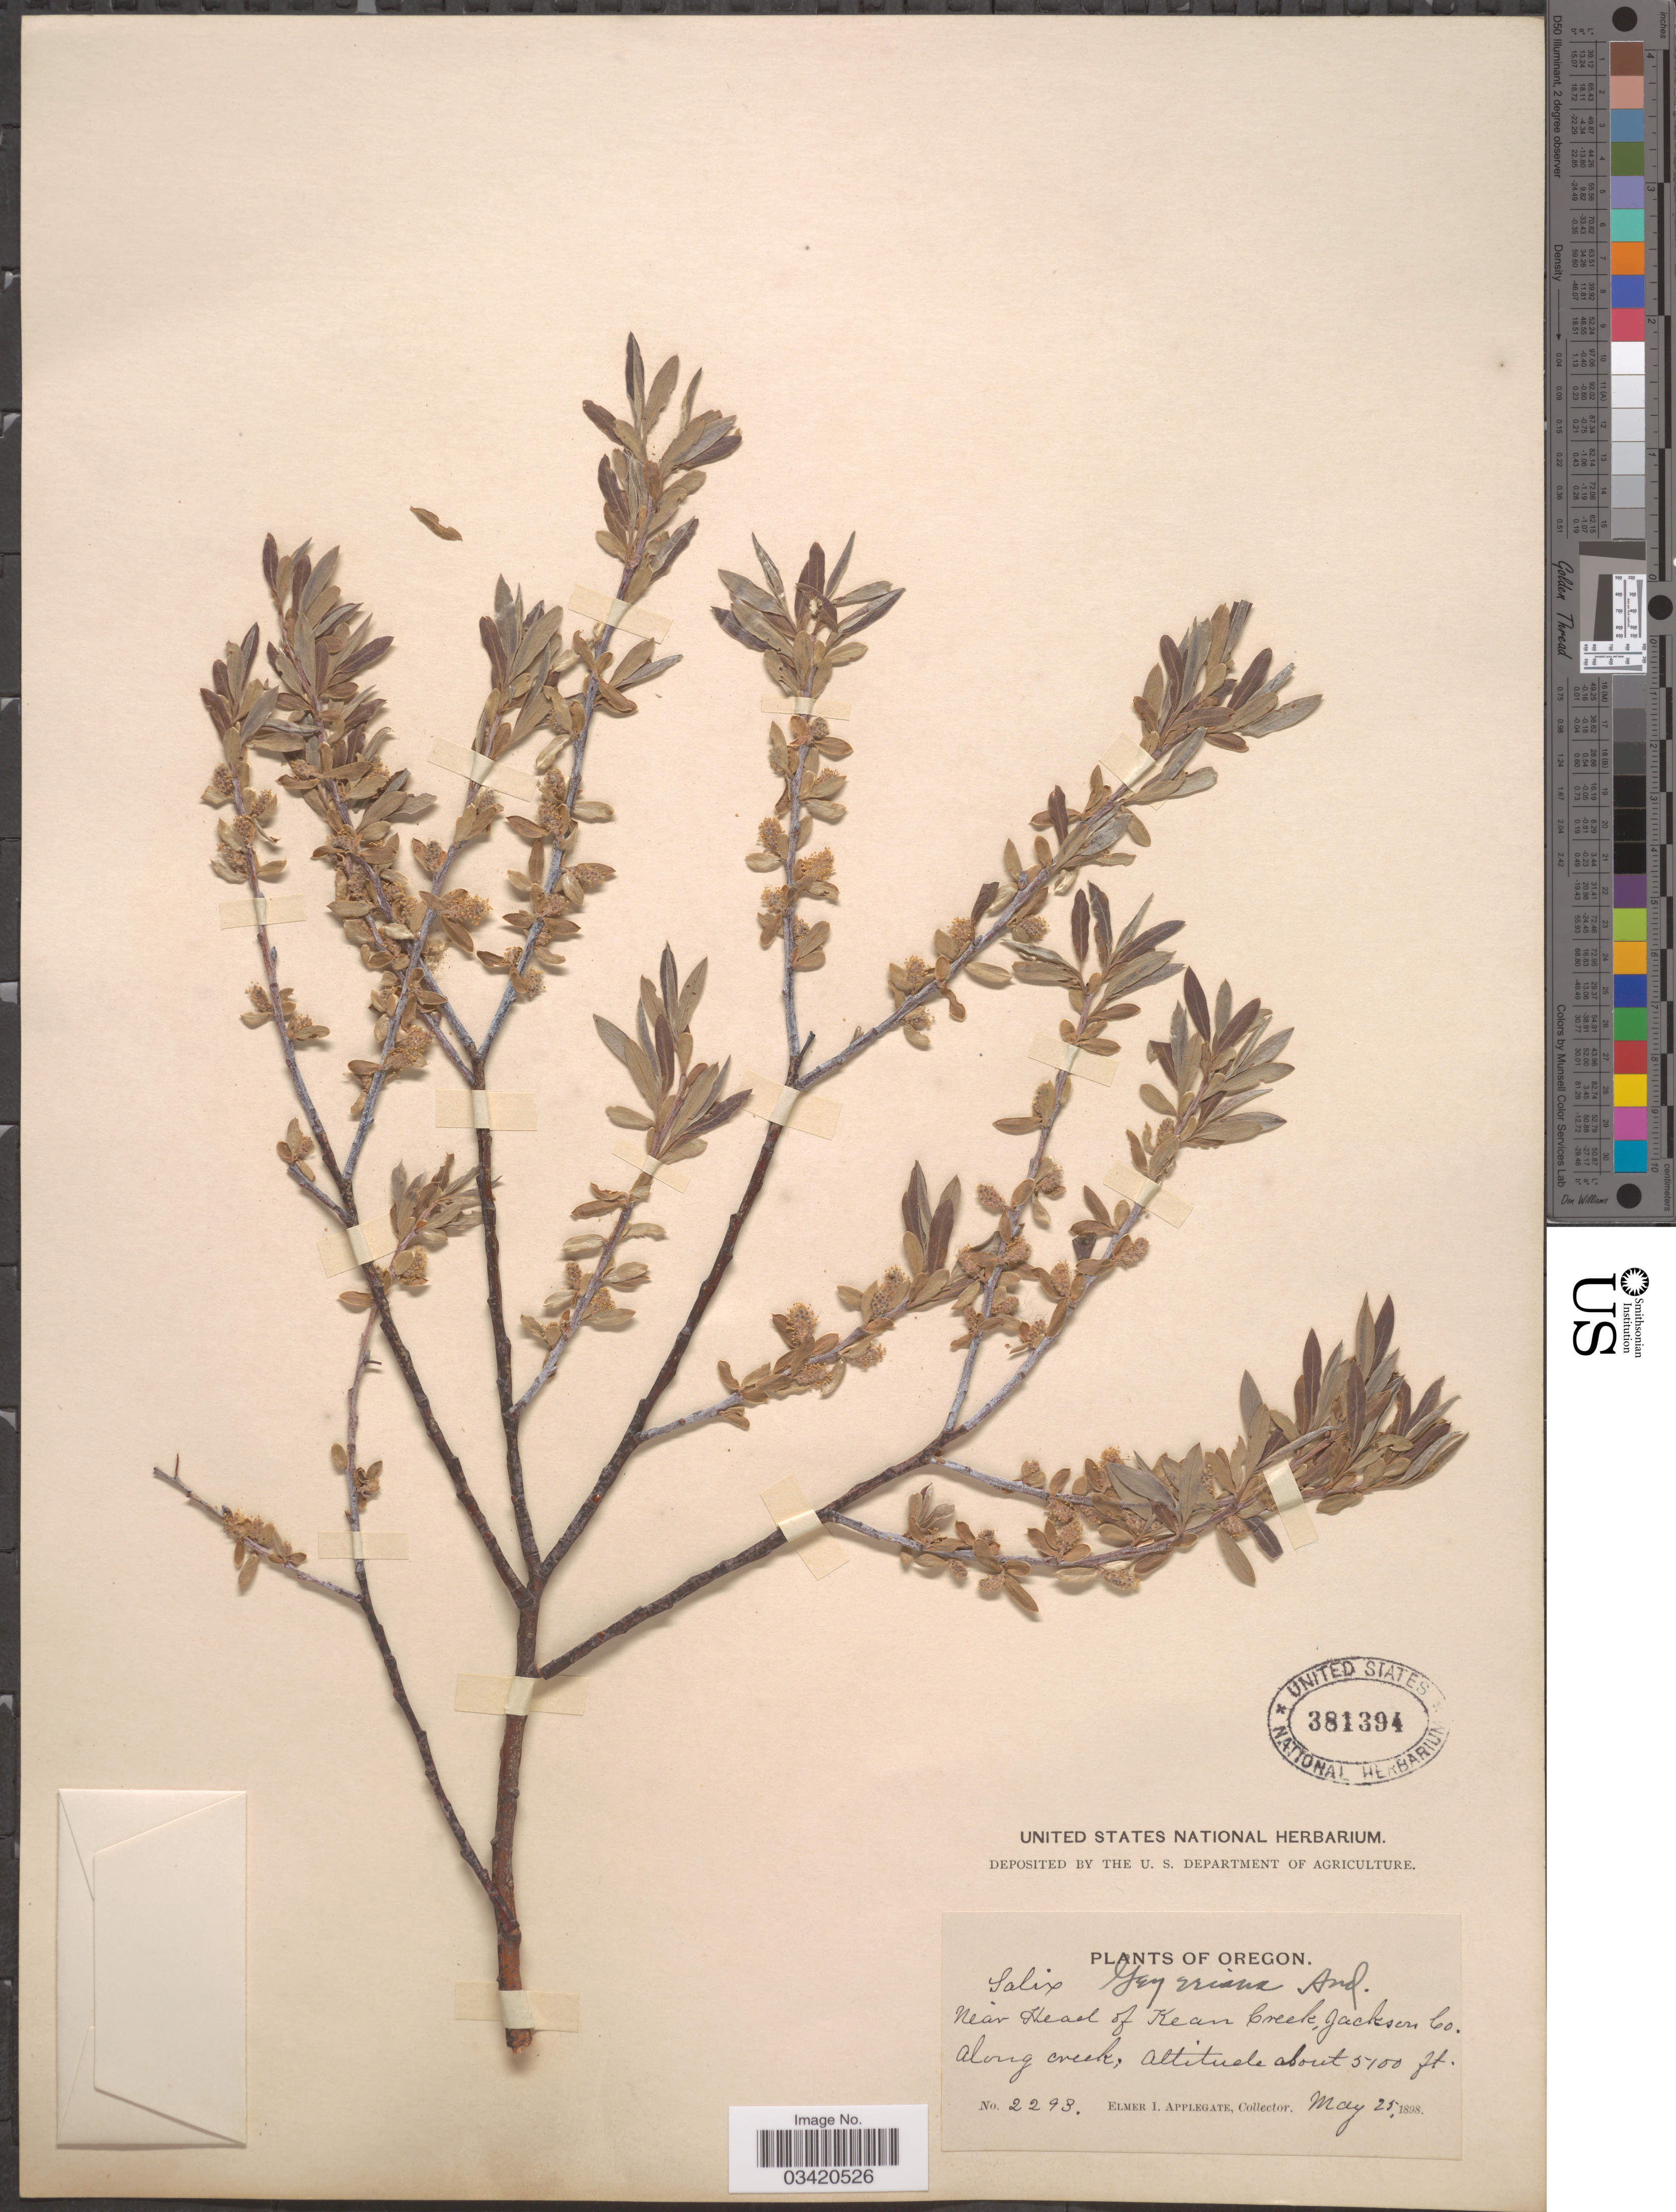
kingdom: Plantae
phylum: Tracheophyta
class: Magnoliopsida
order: Malpighiales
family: Salicaceae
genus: Salix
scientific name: Salix geyeriana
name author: Andersson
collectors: E. I. Applegate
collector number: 2293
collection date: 1898-05-25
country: United States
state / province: Oregon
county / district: Jackson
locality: Near Head of Kean Creek, Jackson Co.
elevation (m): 1554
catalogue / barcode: US 381394